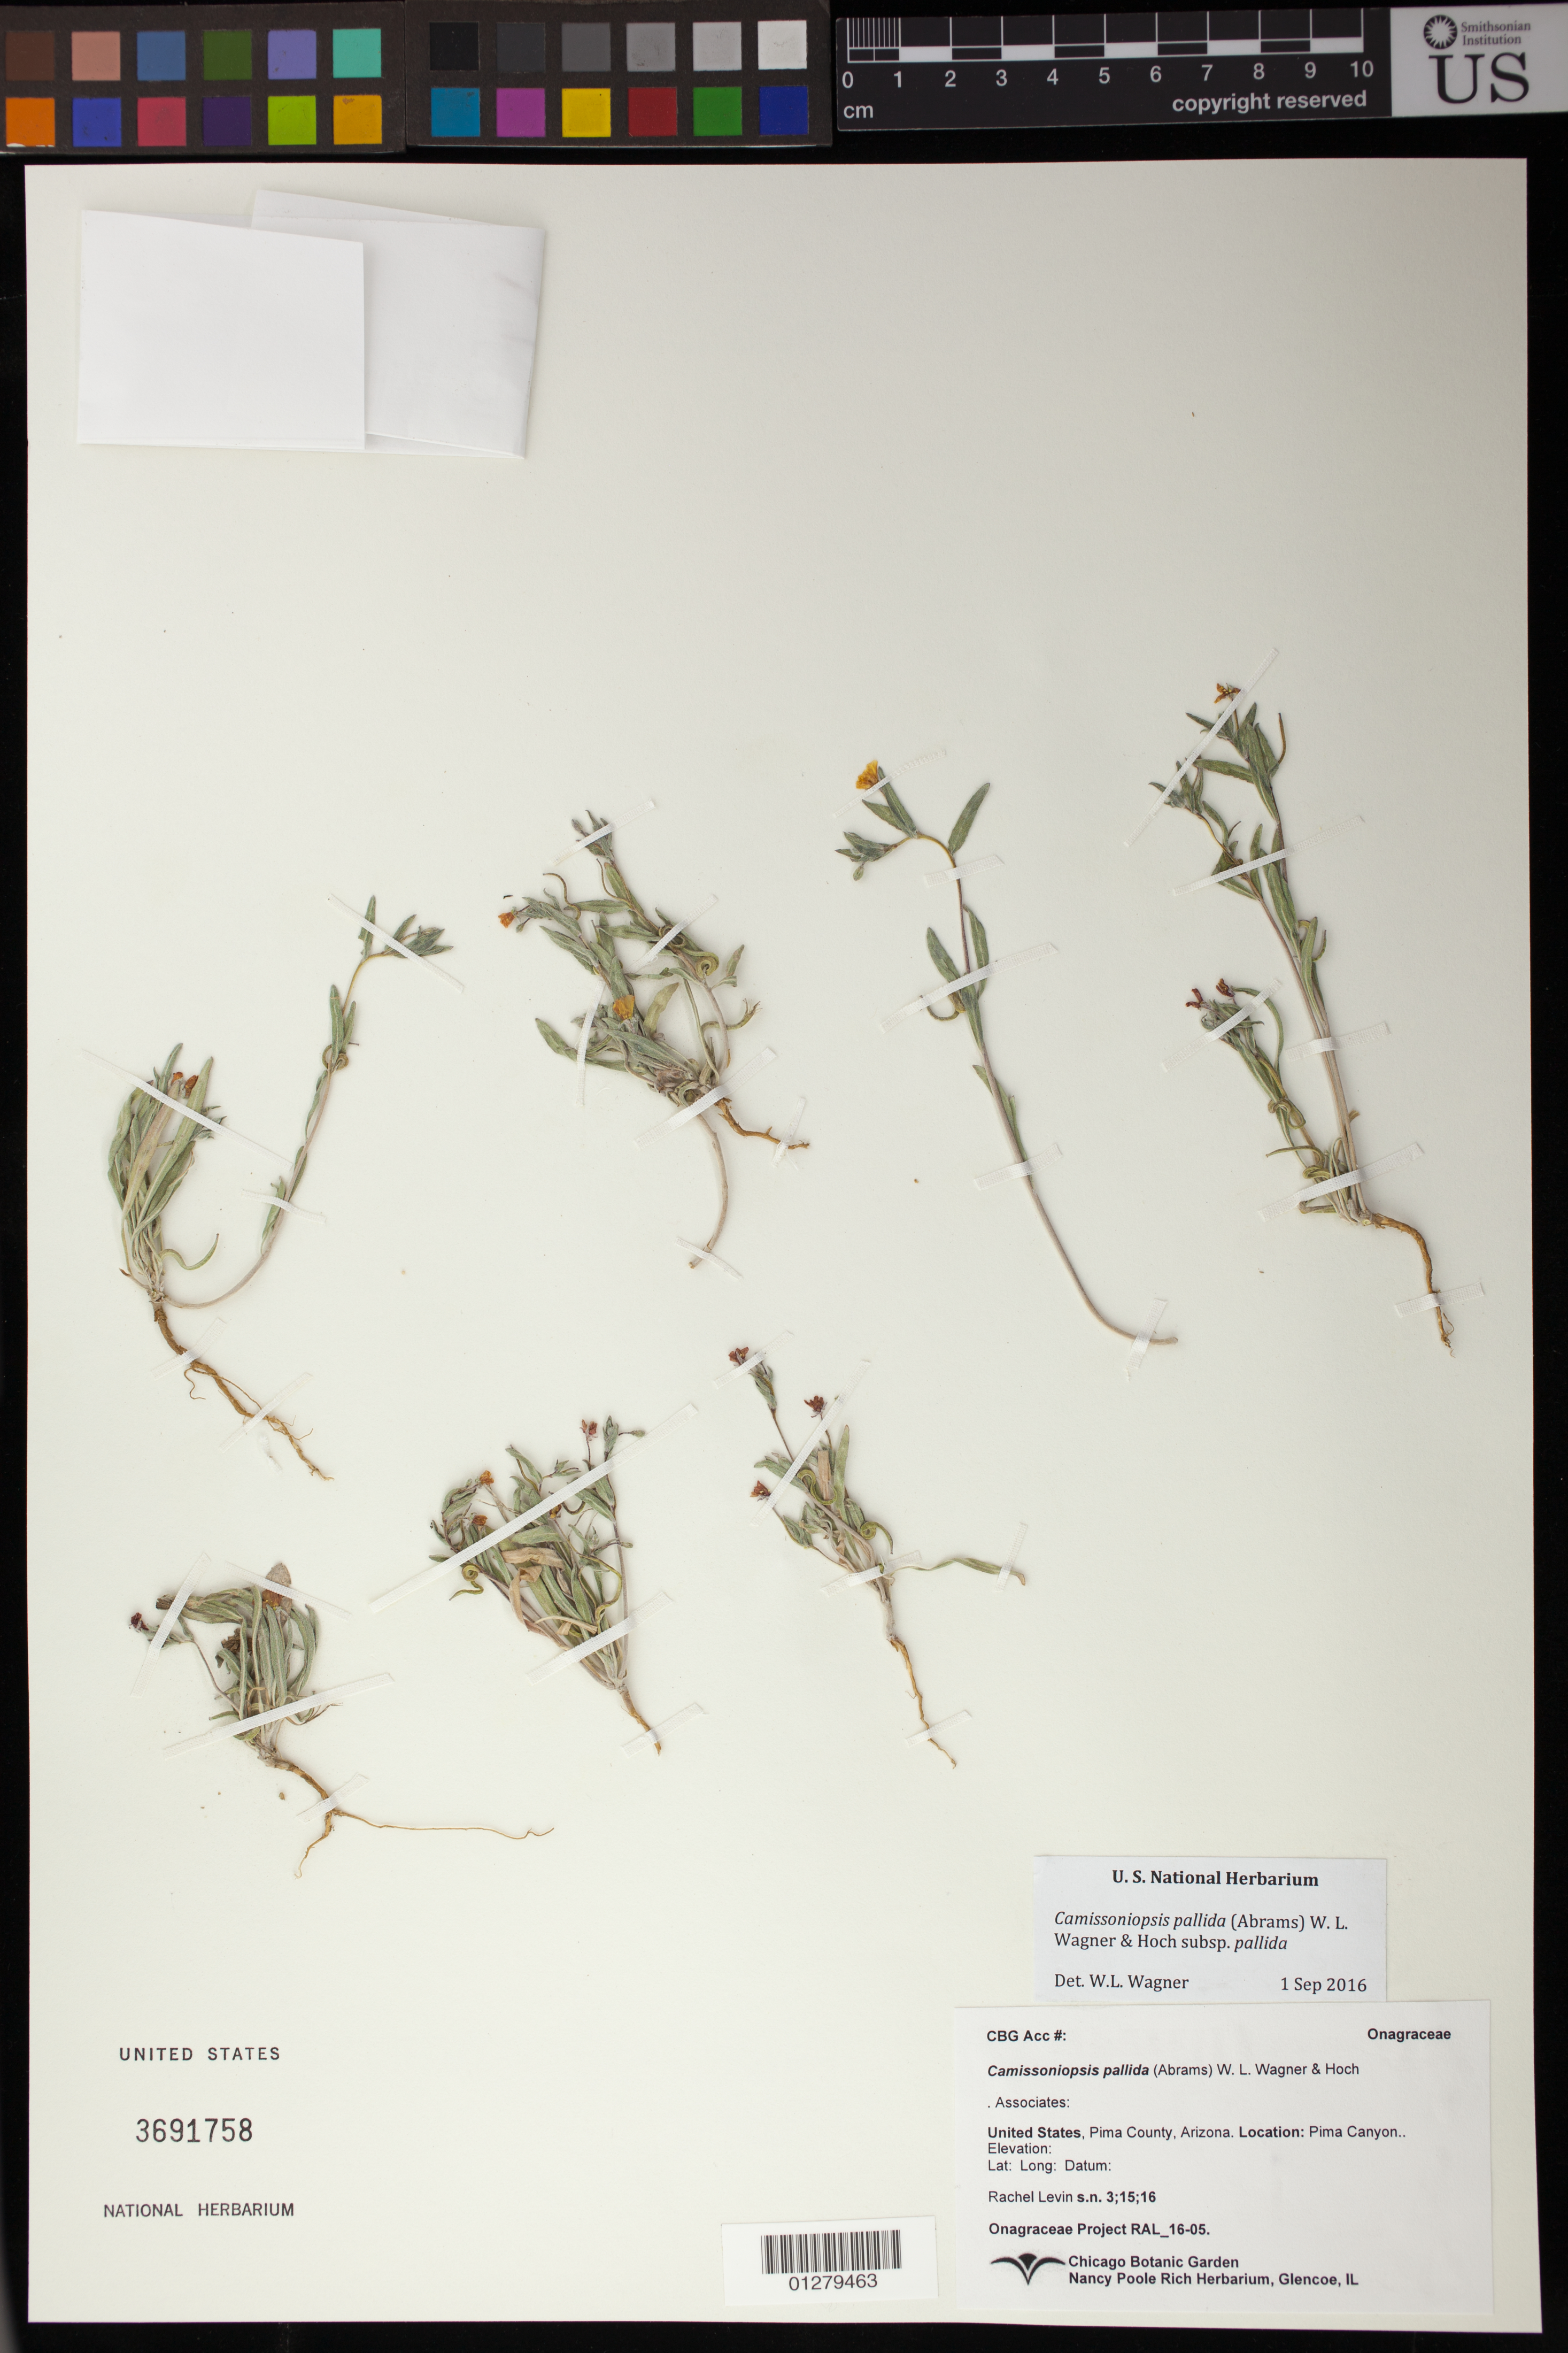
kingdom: Plantae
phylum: Tracheophyta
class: Magnoliopsida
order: Myrtales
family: Onagraceae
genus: Camissoniopsis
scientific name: Camissoniopsis pallida subsp. pallida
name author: (Abrams) W.L. Wagner & Hoch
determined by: Wagner, W. L., (BOT), Smithsonian Institution - National Museum of Natural History (UNITED STATES)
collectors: R. A. Levin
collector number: RAL 16-05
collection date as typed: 3/15/16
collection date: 2016-03-15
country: United States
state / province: Arizona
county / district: Maricopa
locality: Santa Catalina Mountains, Pima Canyon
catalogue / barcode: US 3691758